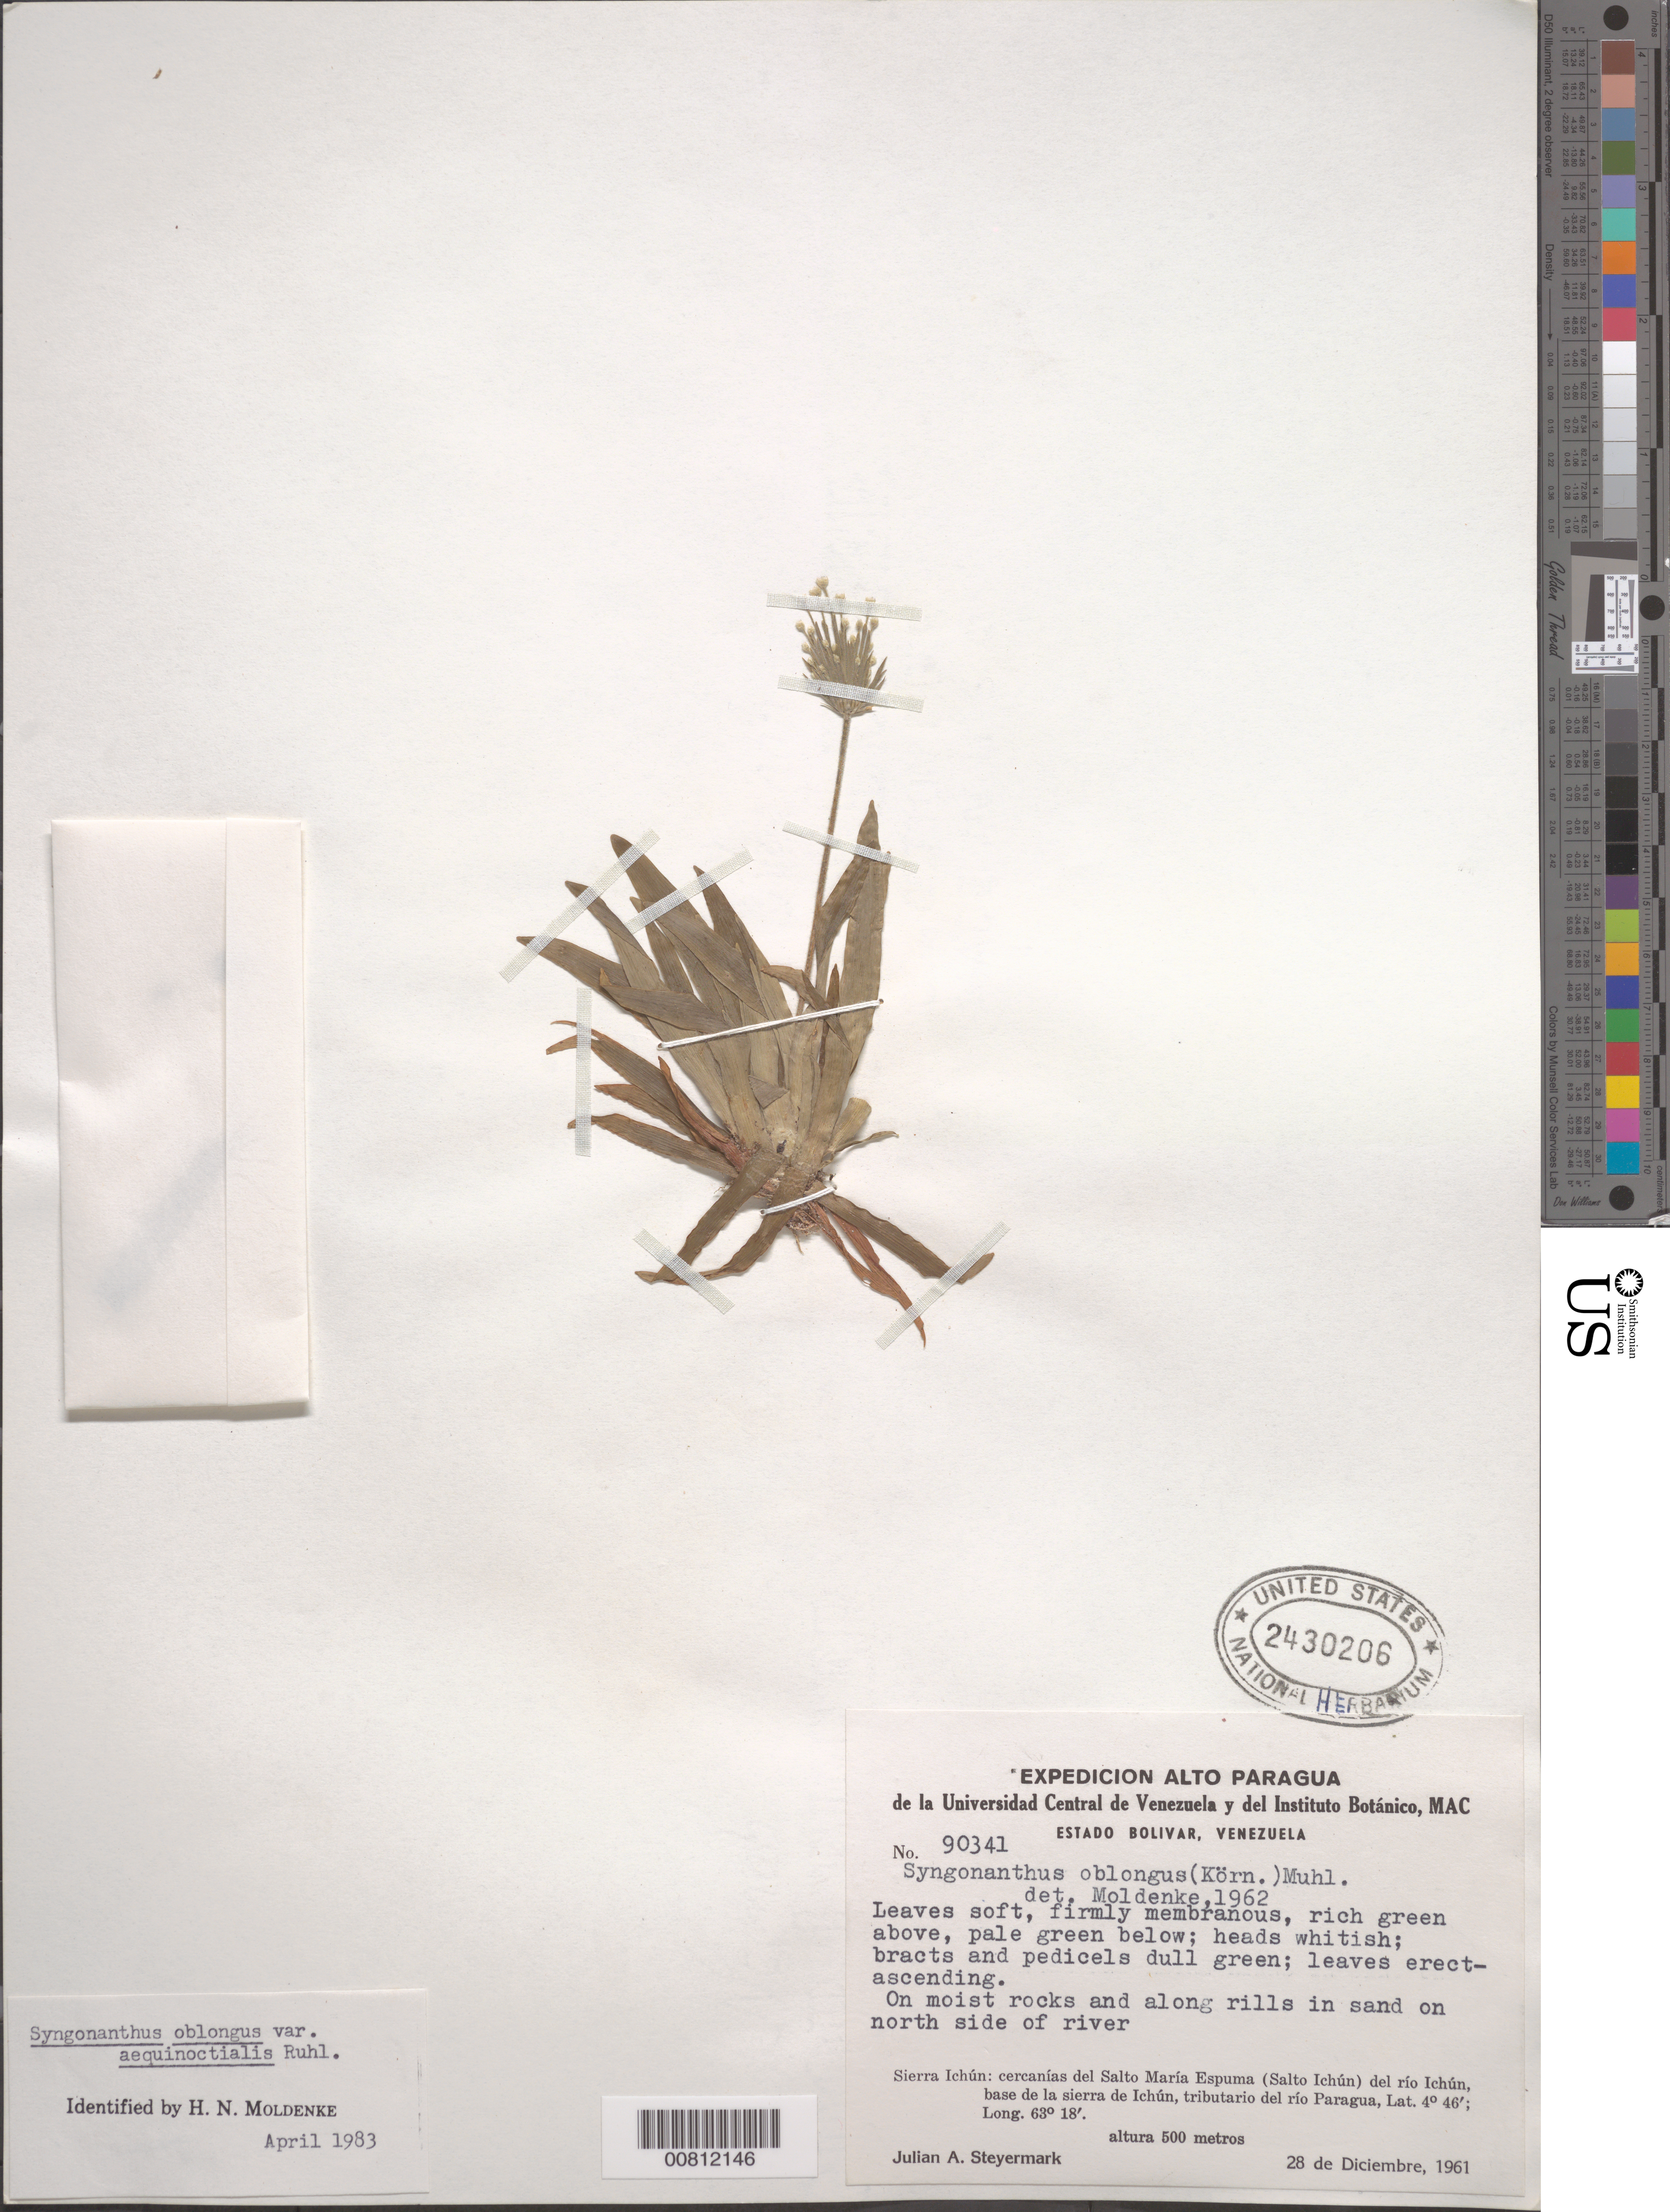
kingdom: Plantae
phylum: Tracheophyta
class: Liliopsida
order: Poales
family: Eriocaulaceae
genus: Syngonanthus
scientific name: Syngonanthus oblongus var. aequinoctialis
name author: Ruhland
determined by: Moldenke, H. N.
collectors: J. Steyermark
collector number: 90341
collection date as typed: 28-Dec-61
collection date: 1961-12-28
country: Venezuela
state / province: Bolívar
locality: Sierra Ichún, Salto María Espuma (Salto Ichún) del Río Ichún (tributary of río Paragua), base de la sierra de Ichún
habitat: Moist rocks and along rills in sand on riverside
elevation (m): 500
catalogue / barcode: US 2430206